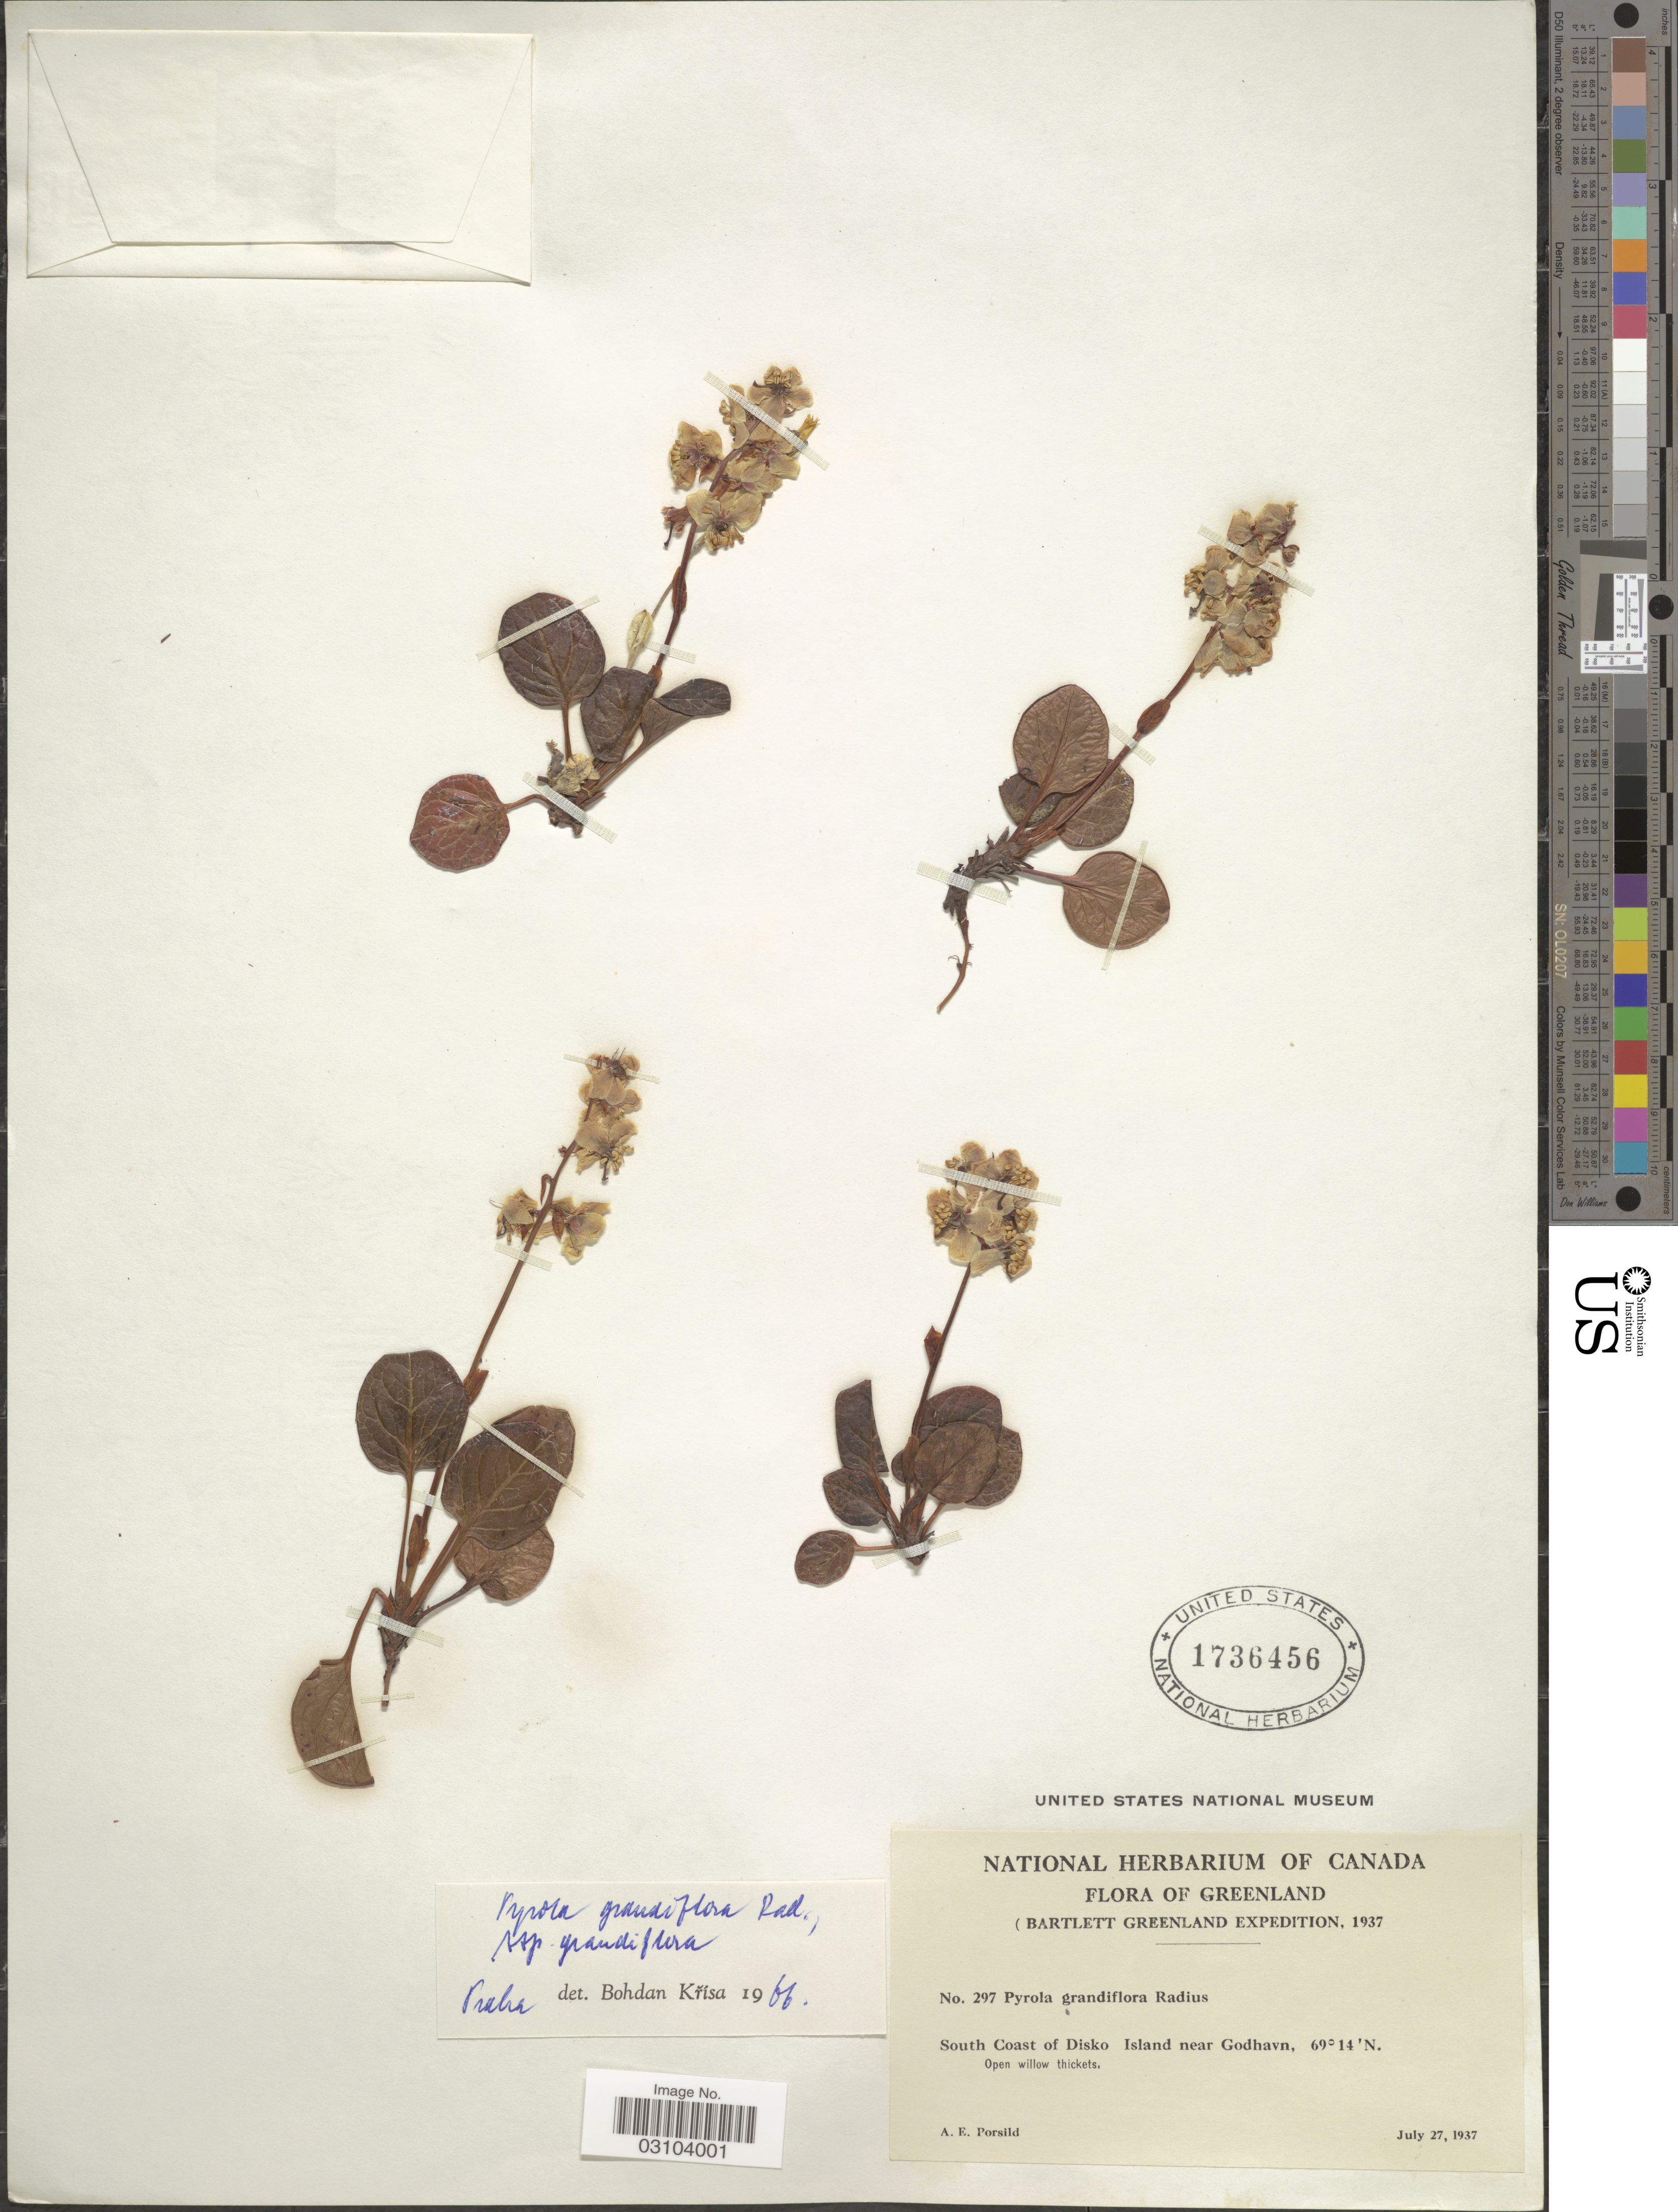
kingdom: Plantae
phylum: Tracheophyta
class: Magnoliopsida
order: Ericales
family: Ericaceae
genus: Pyrola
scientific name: Pyrola grandiflora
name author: Radius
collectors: A. E. Porsild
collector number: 297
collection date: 1937-07-27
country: Greenland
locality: South Coast of Disko Island near Godhavn.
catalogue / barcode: US 1736456